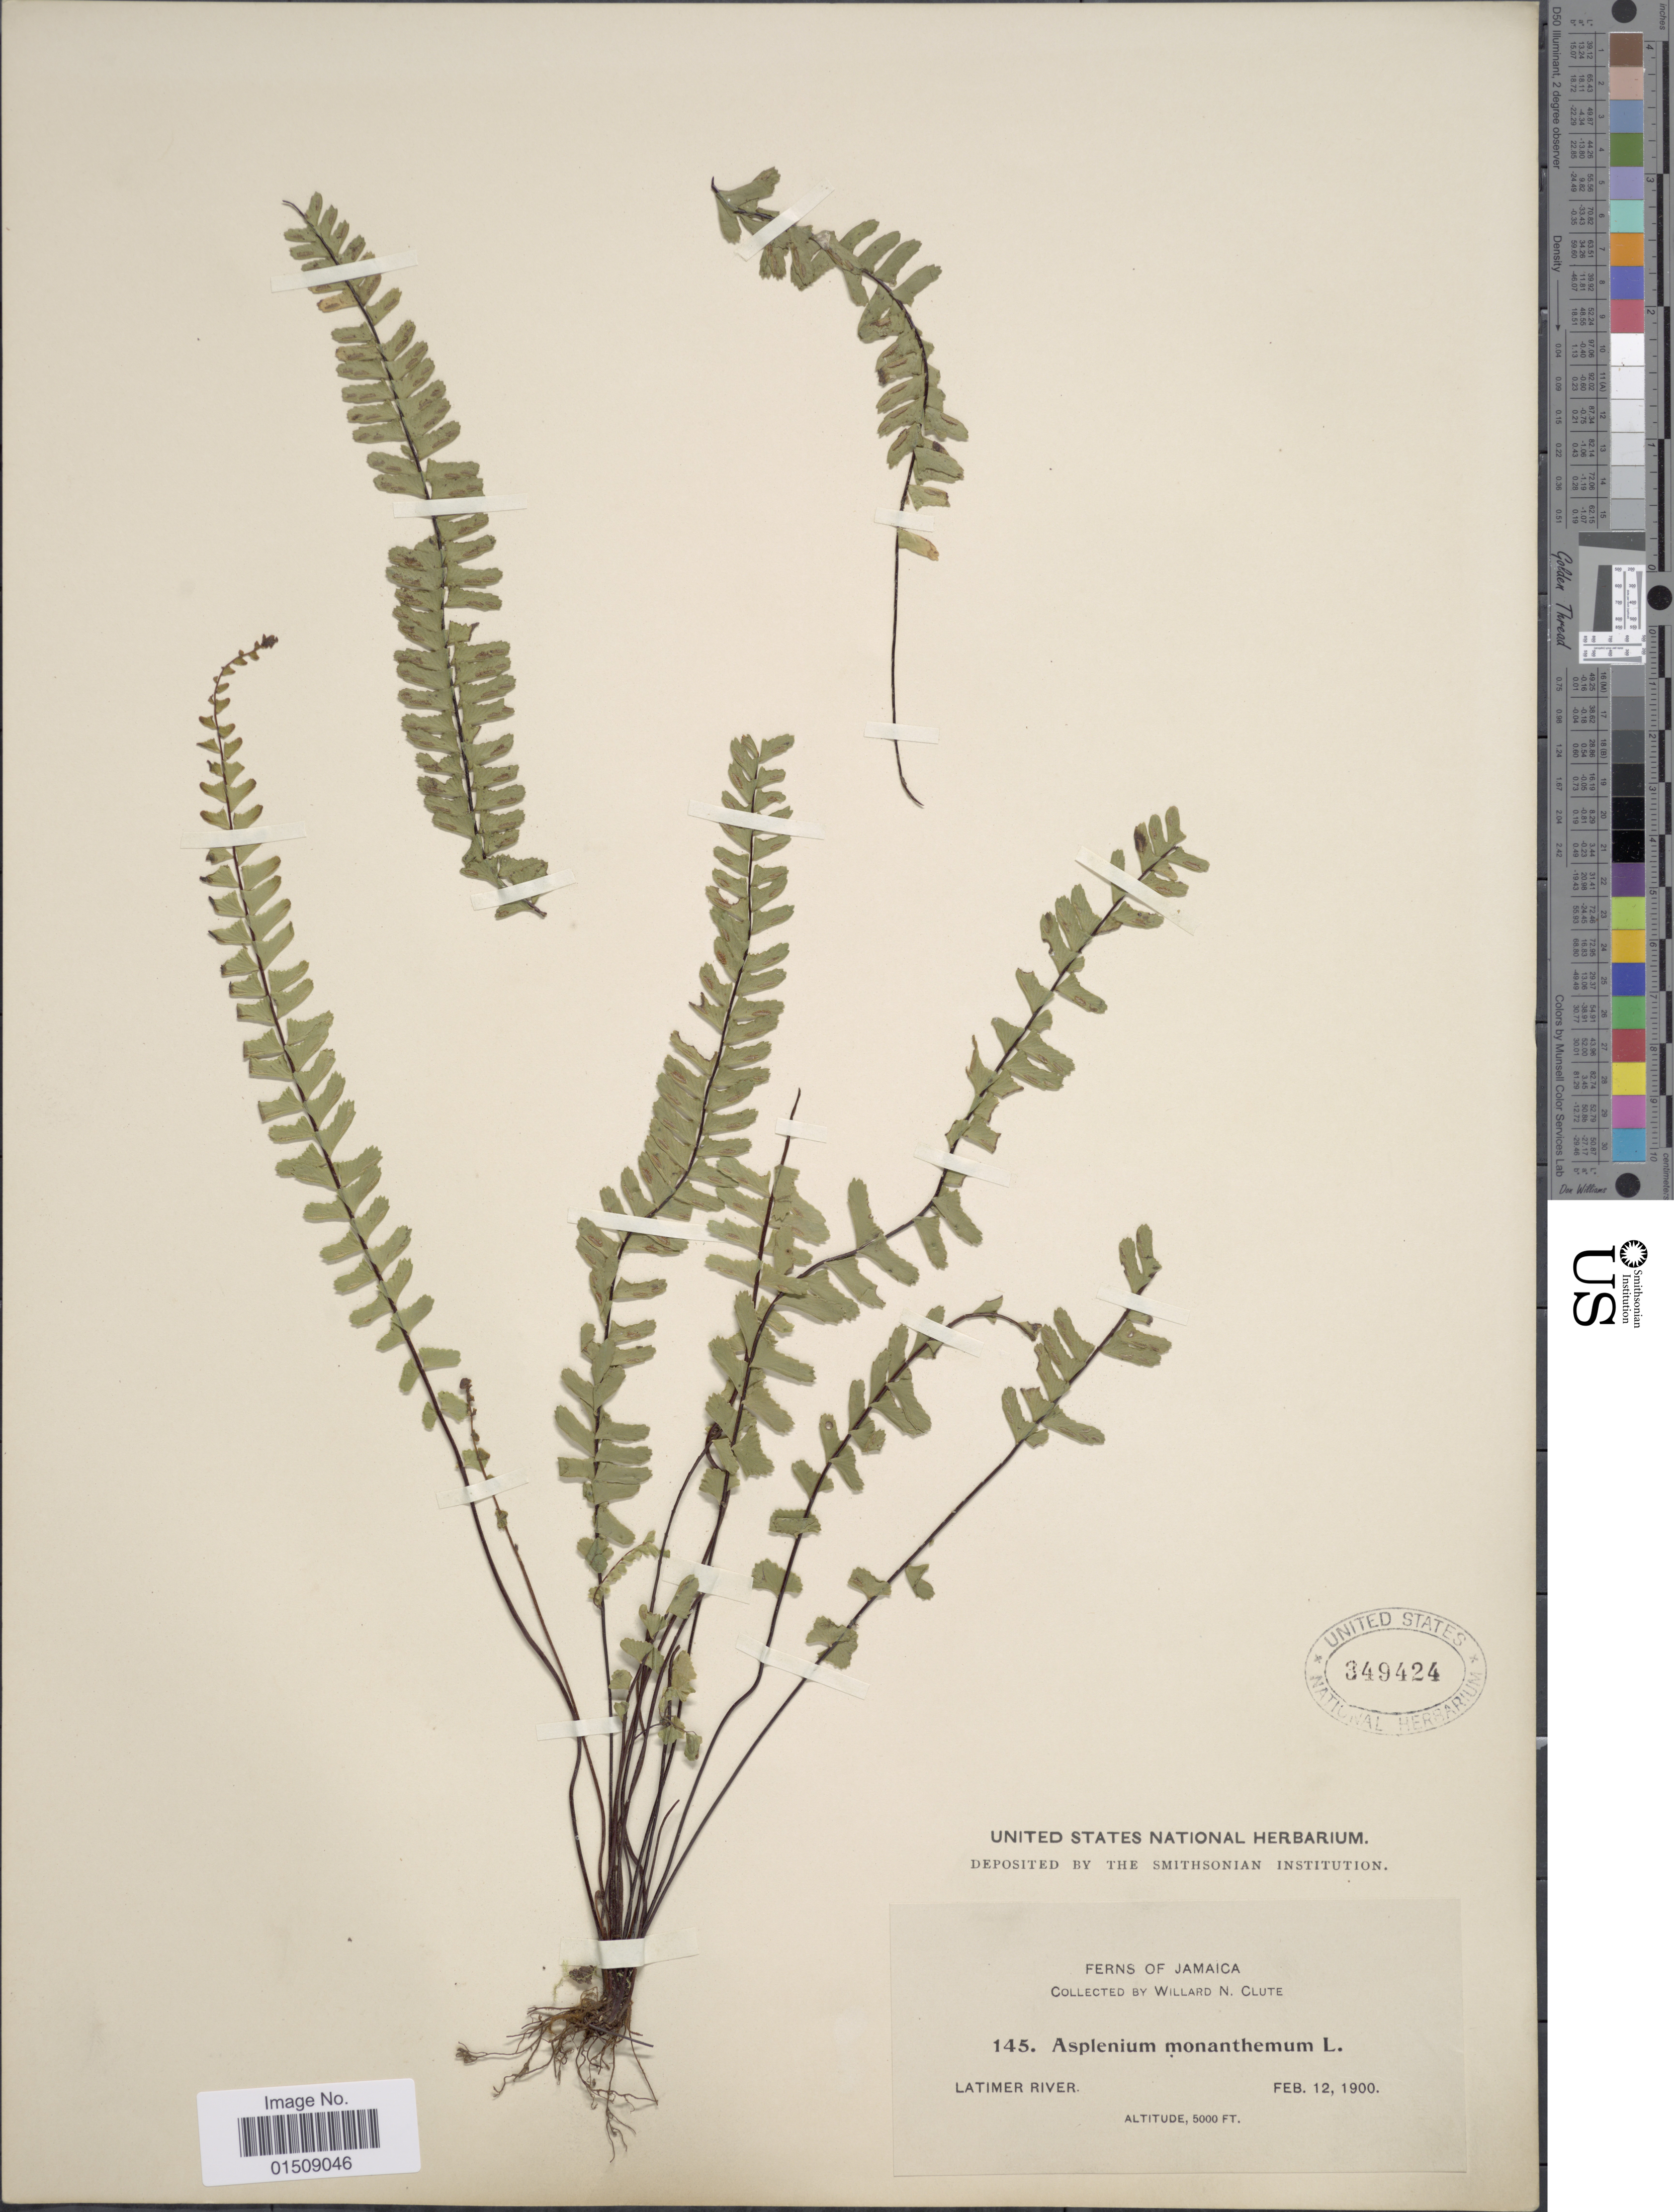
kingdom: Plantae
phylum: Tracheophyta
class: Polypodiopsida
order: Polypodiales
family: Aspleniaceae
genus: Asplenium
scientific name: Asplenium monanthes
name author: L.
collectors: W. N. Clute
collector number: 145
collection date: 1900-02-12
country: Jamaica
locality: Latimer River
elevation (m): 1524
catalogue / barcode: US 349424